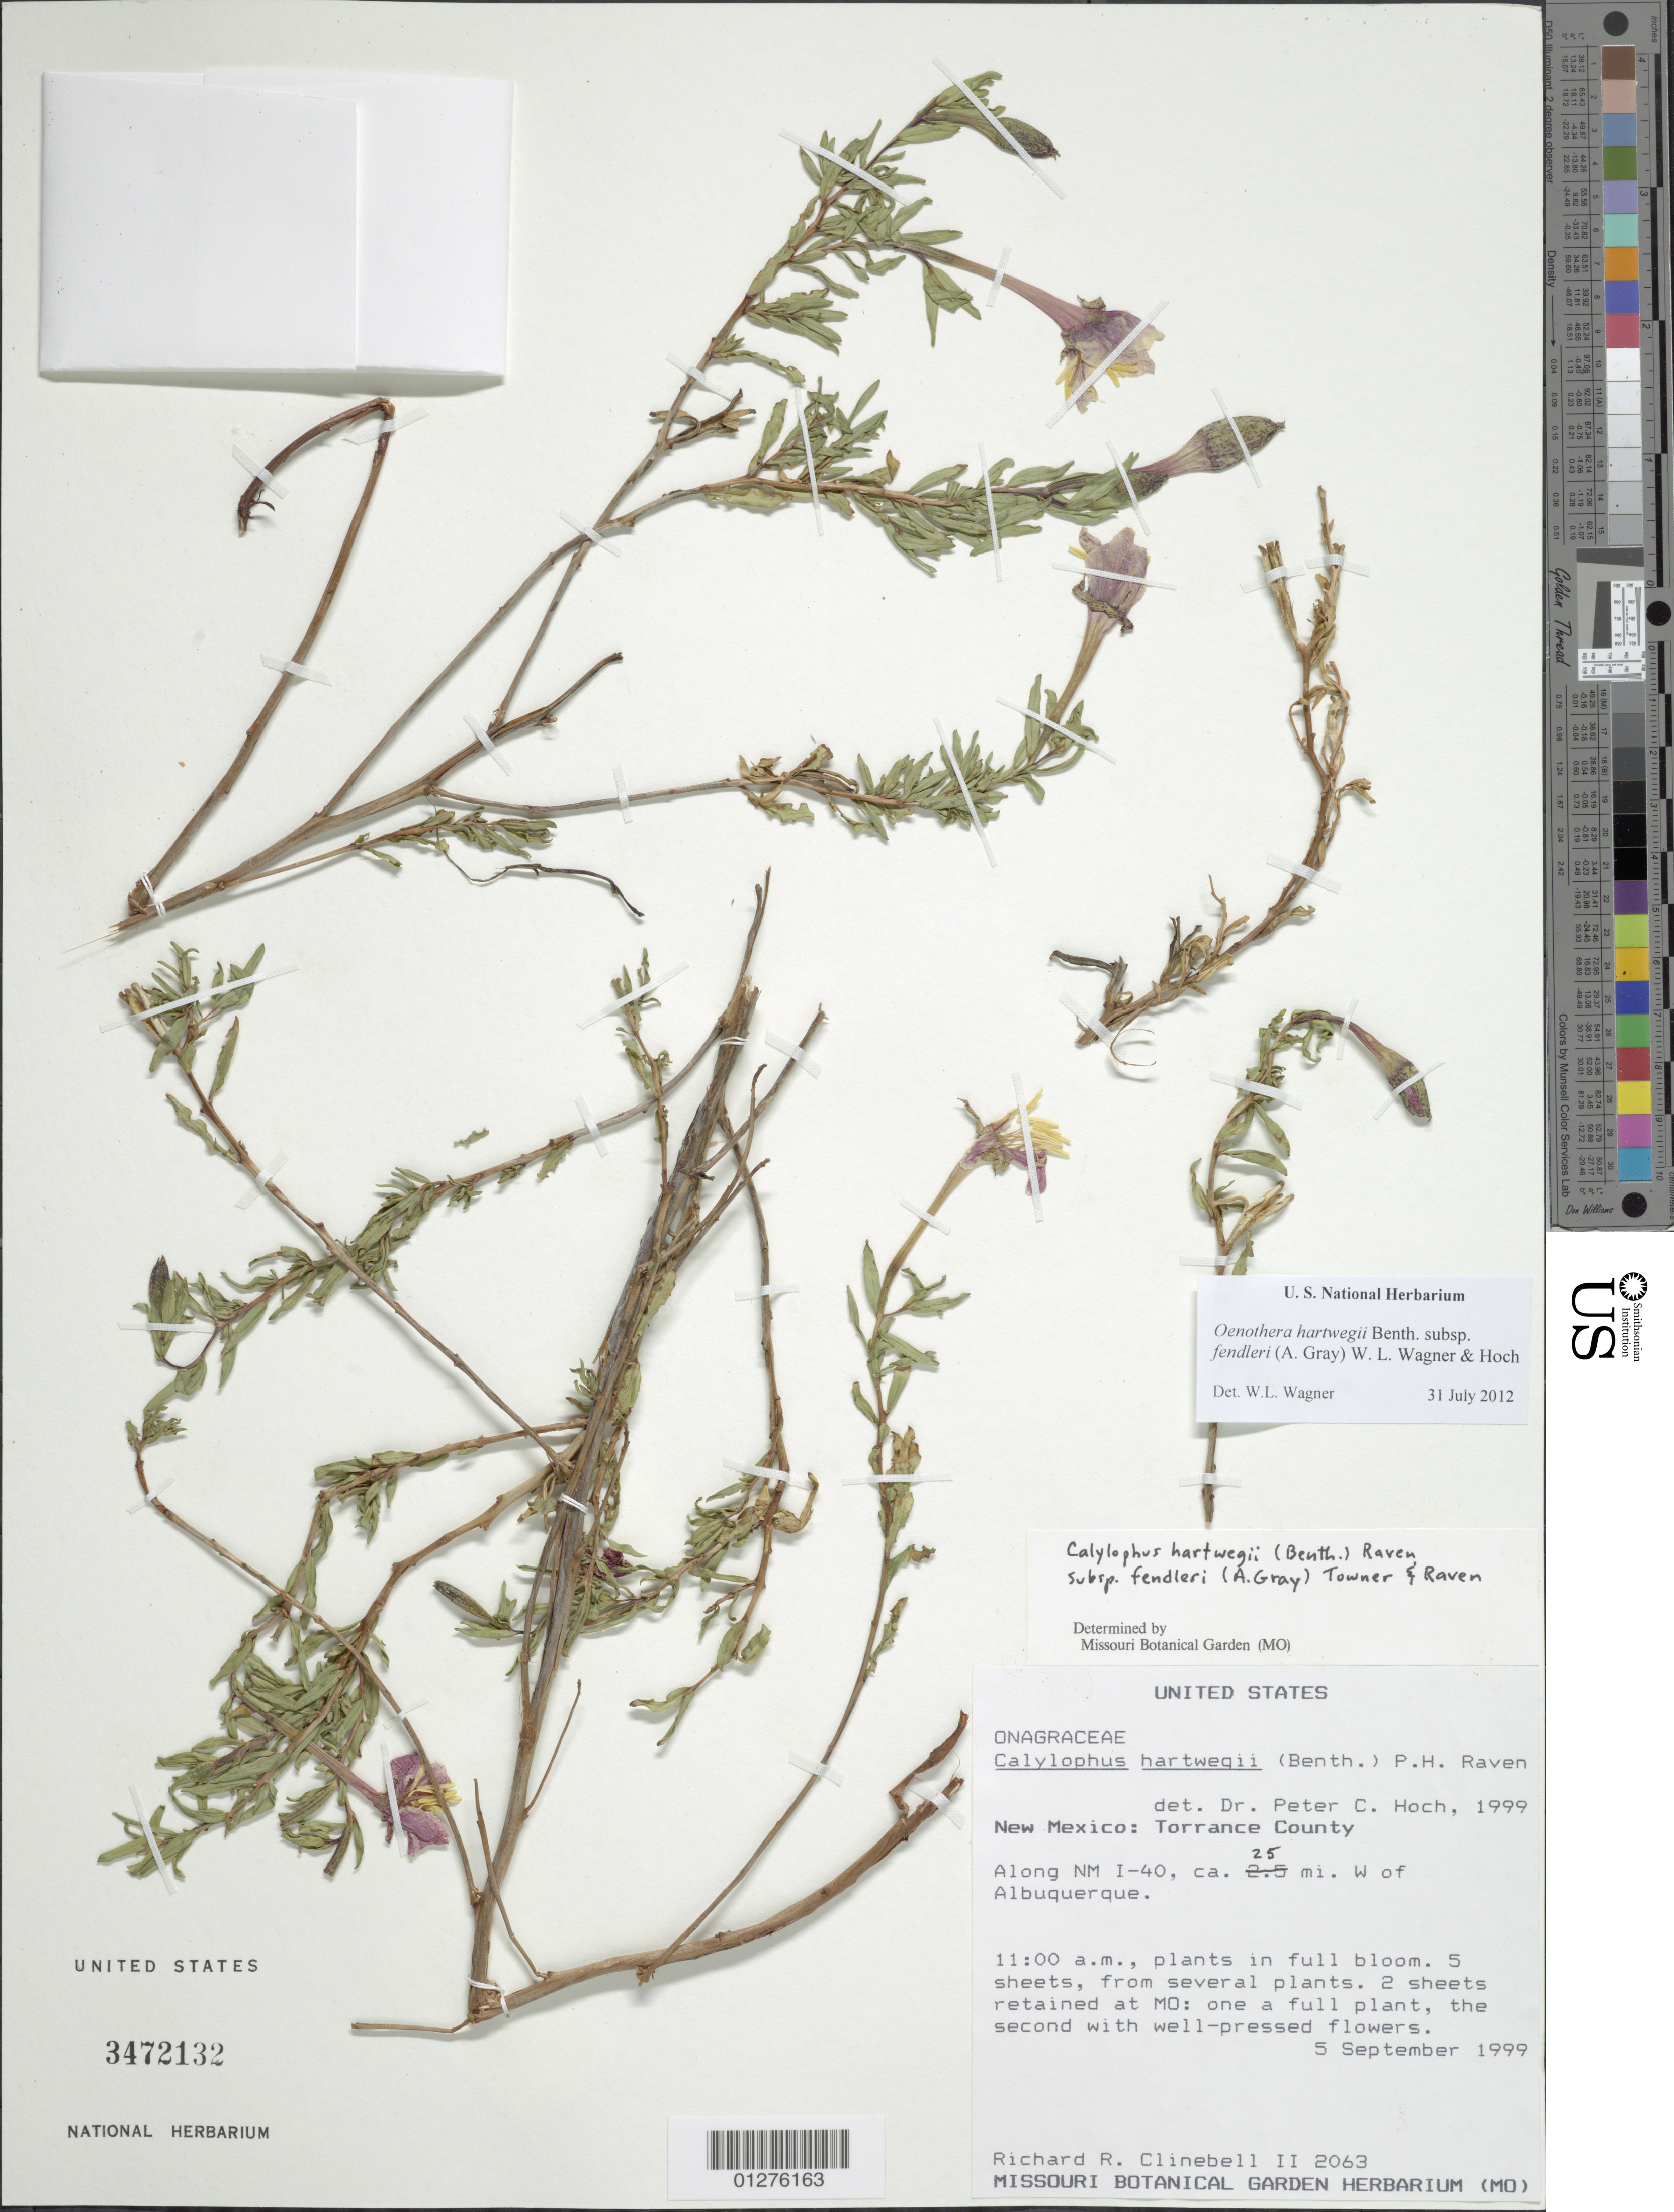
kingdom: Plantae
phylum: Tracheophyta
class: Magnoliopsida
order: Myrtales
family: Onagraceae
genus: Oenothera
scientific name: Oenothera hartwegii subsp. fendleri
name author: (A. Gray) W.L. Wagner & Hoch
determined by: Wagner, W. L., (BOT), Smithsonian Institution - National Museum of Natural History (UNITED STATES)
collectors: R. Clinebell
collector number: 2063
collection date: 1999-09-05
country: United States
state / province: New Mexico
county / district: Torrance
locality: Along NM I-40, ca. 25 mi. W. of Albuquerque.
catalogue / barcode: US 3472132